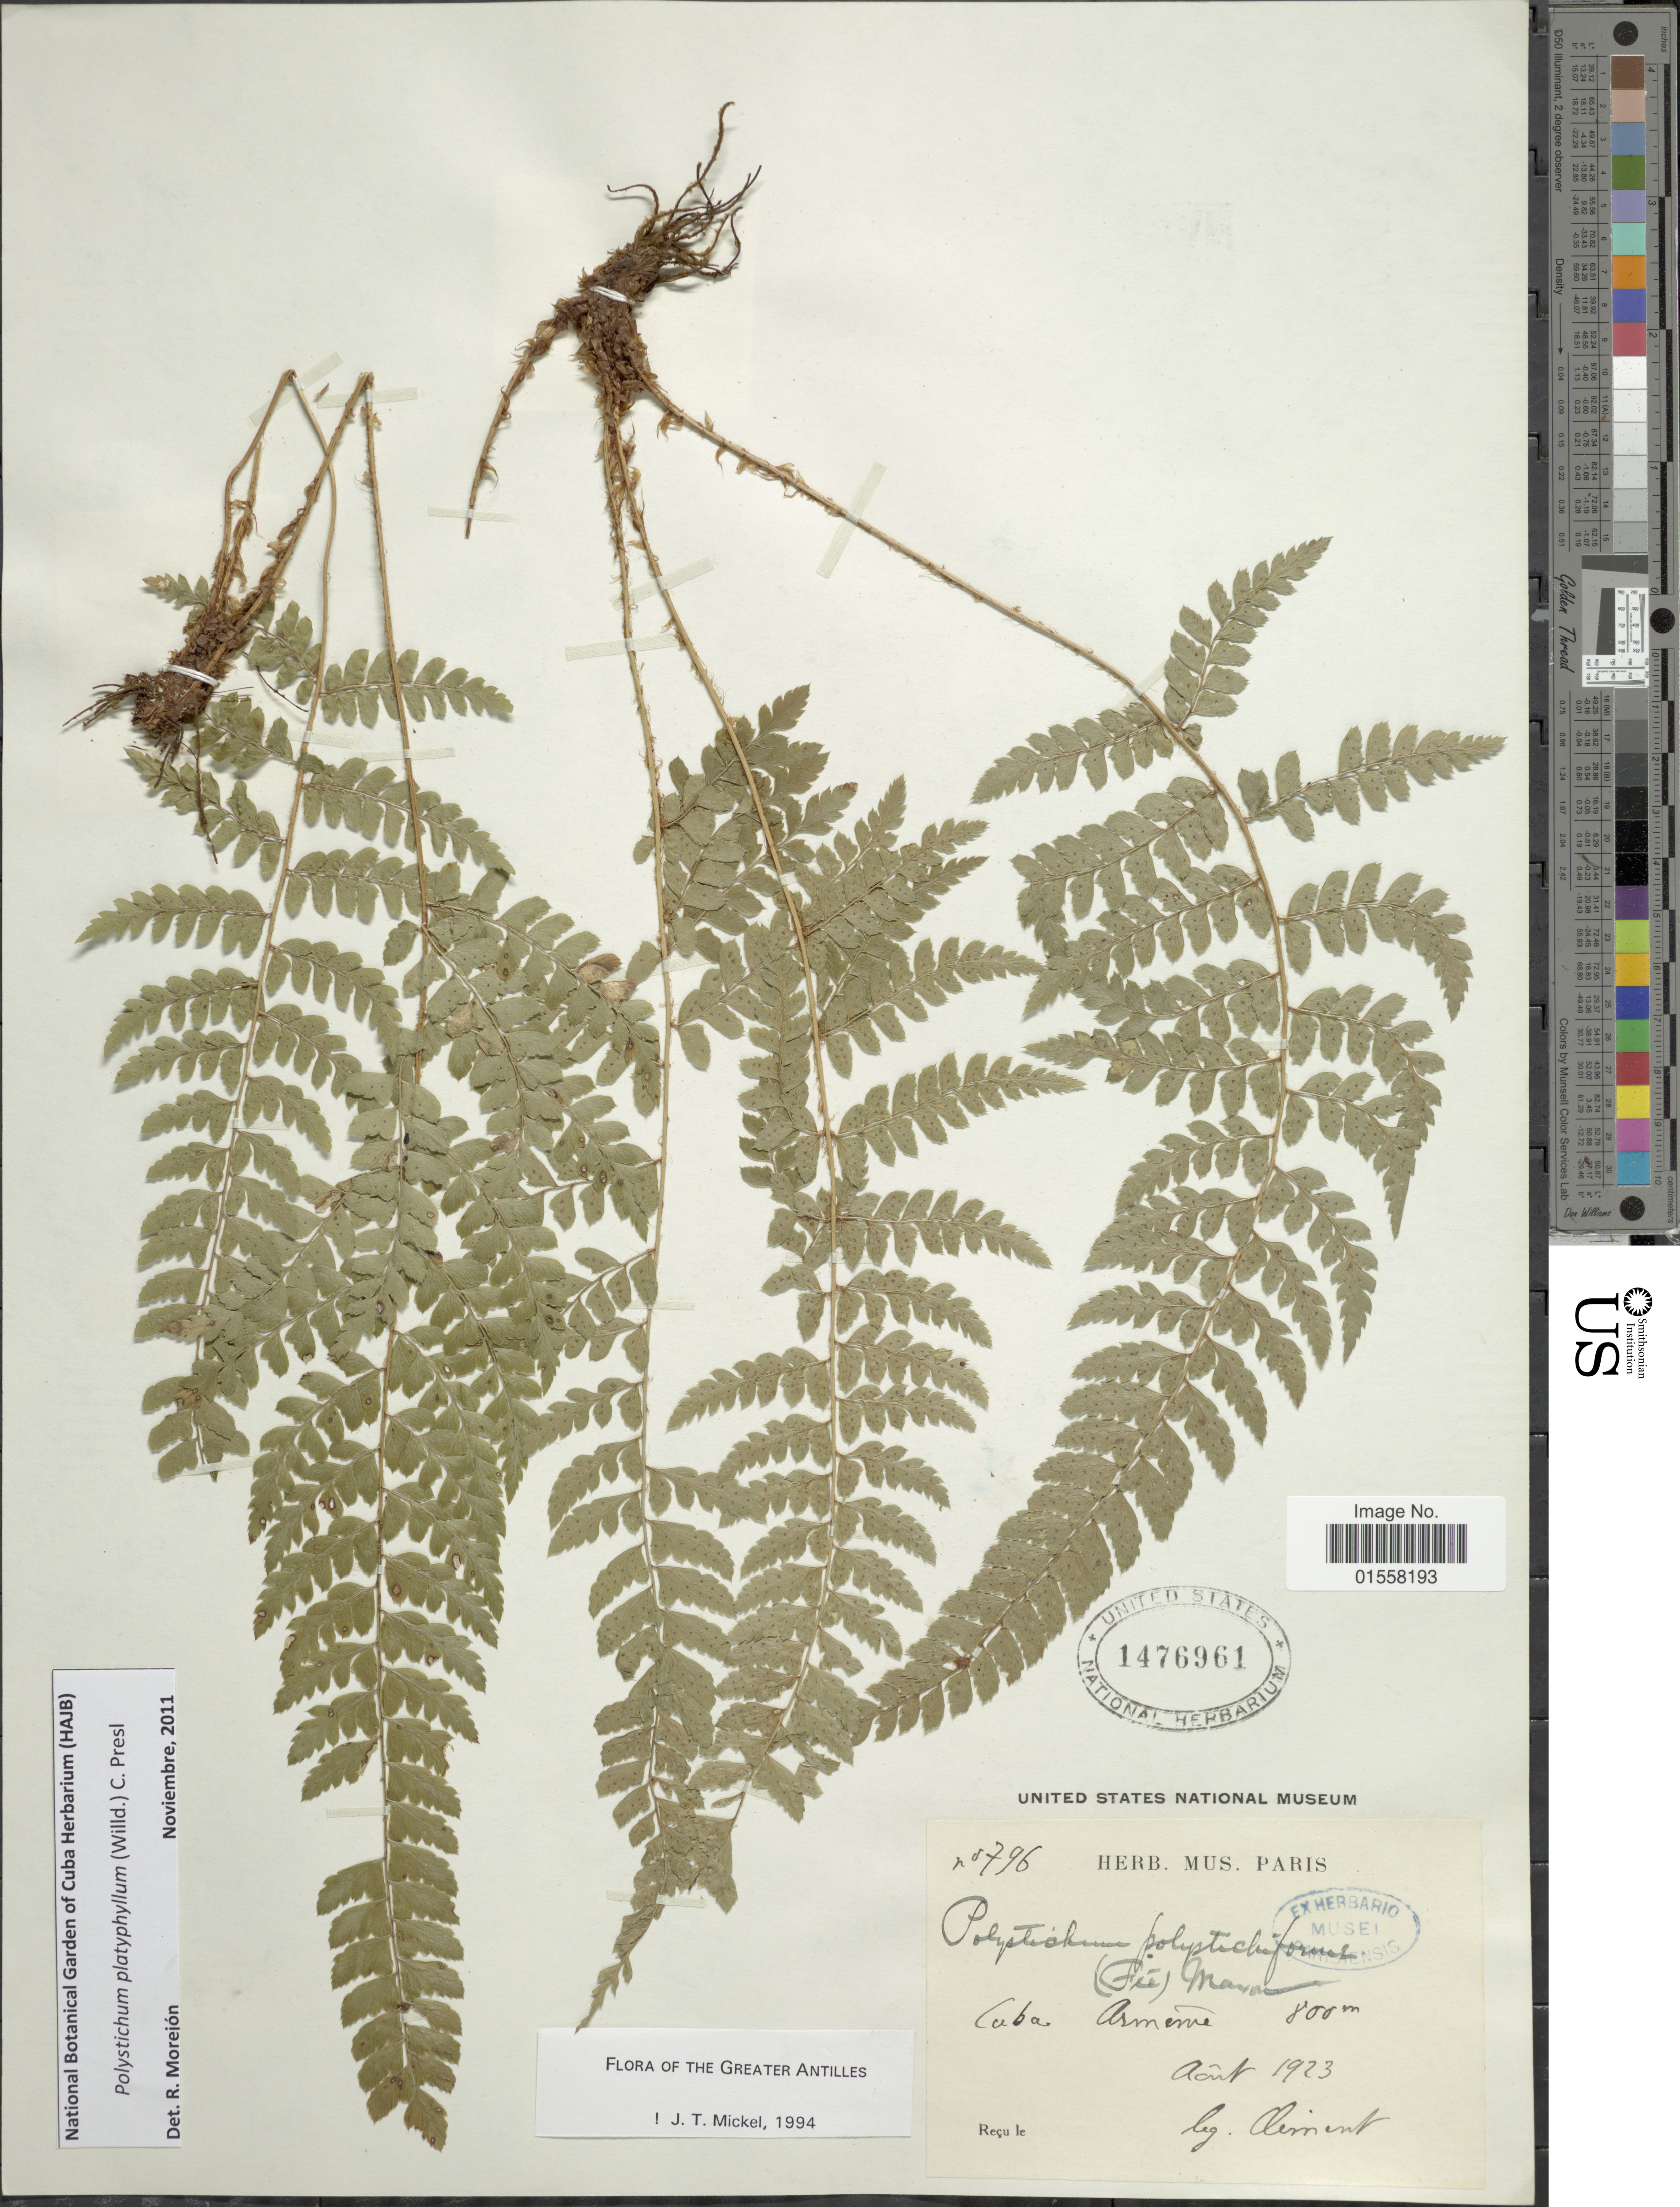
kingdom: Plantae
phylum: Tracheophyta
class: Polypodiopsida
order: Polypodiales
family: Dryopteridaceae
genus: Polystichum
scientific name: Polystichum platyphyllum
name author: (Willd.) C. Presl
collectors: -. Clement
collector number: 796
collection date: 1923-08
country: Cuba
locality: Cuba Armene [Armenia]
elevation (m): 800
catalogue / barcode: US 1476961